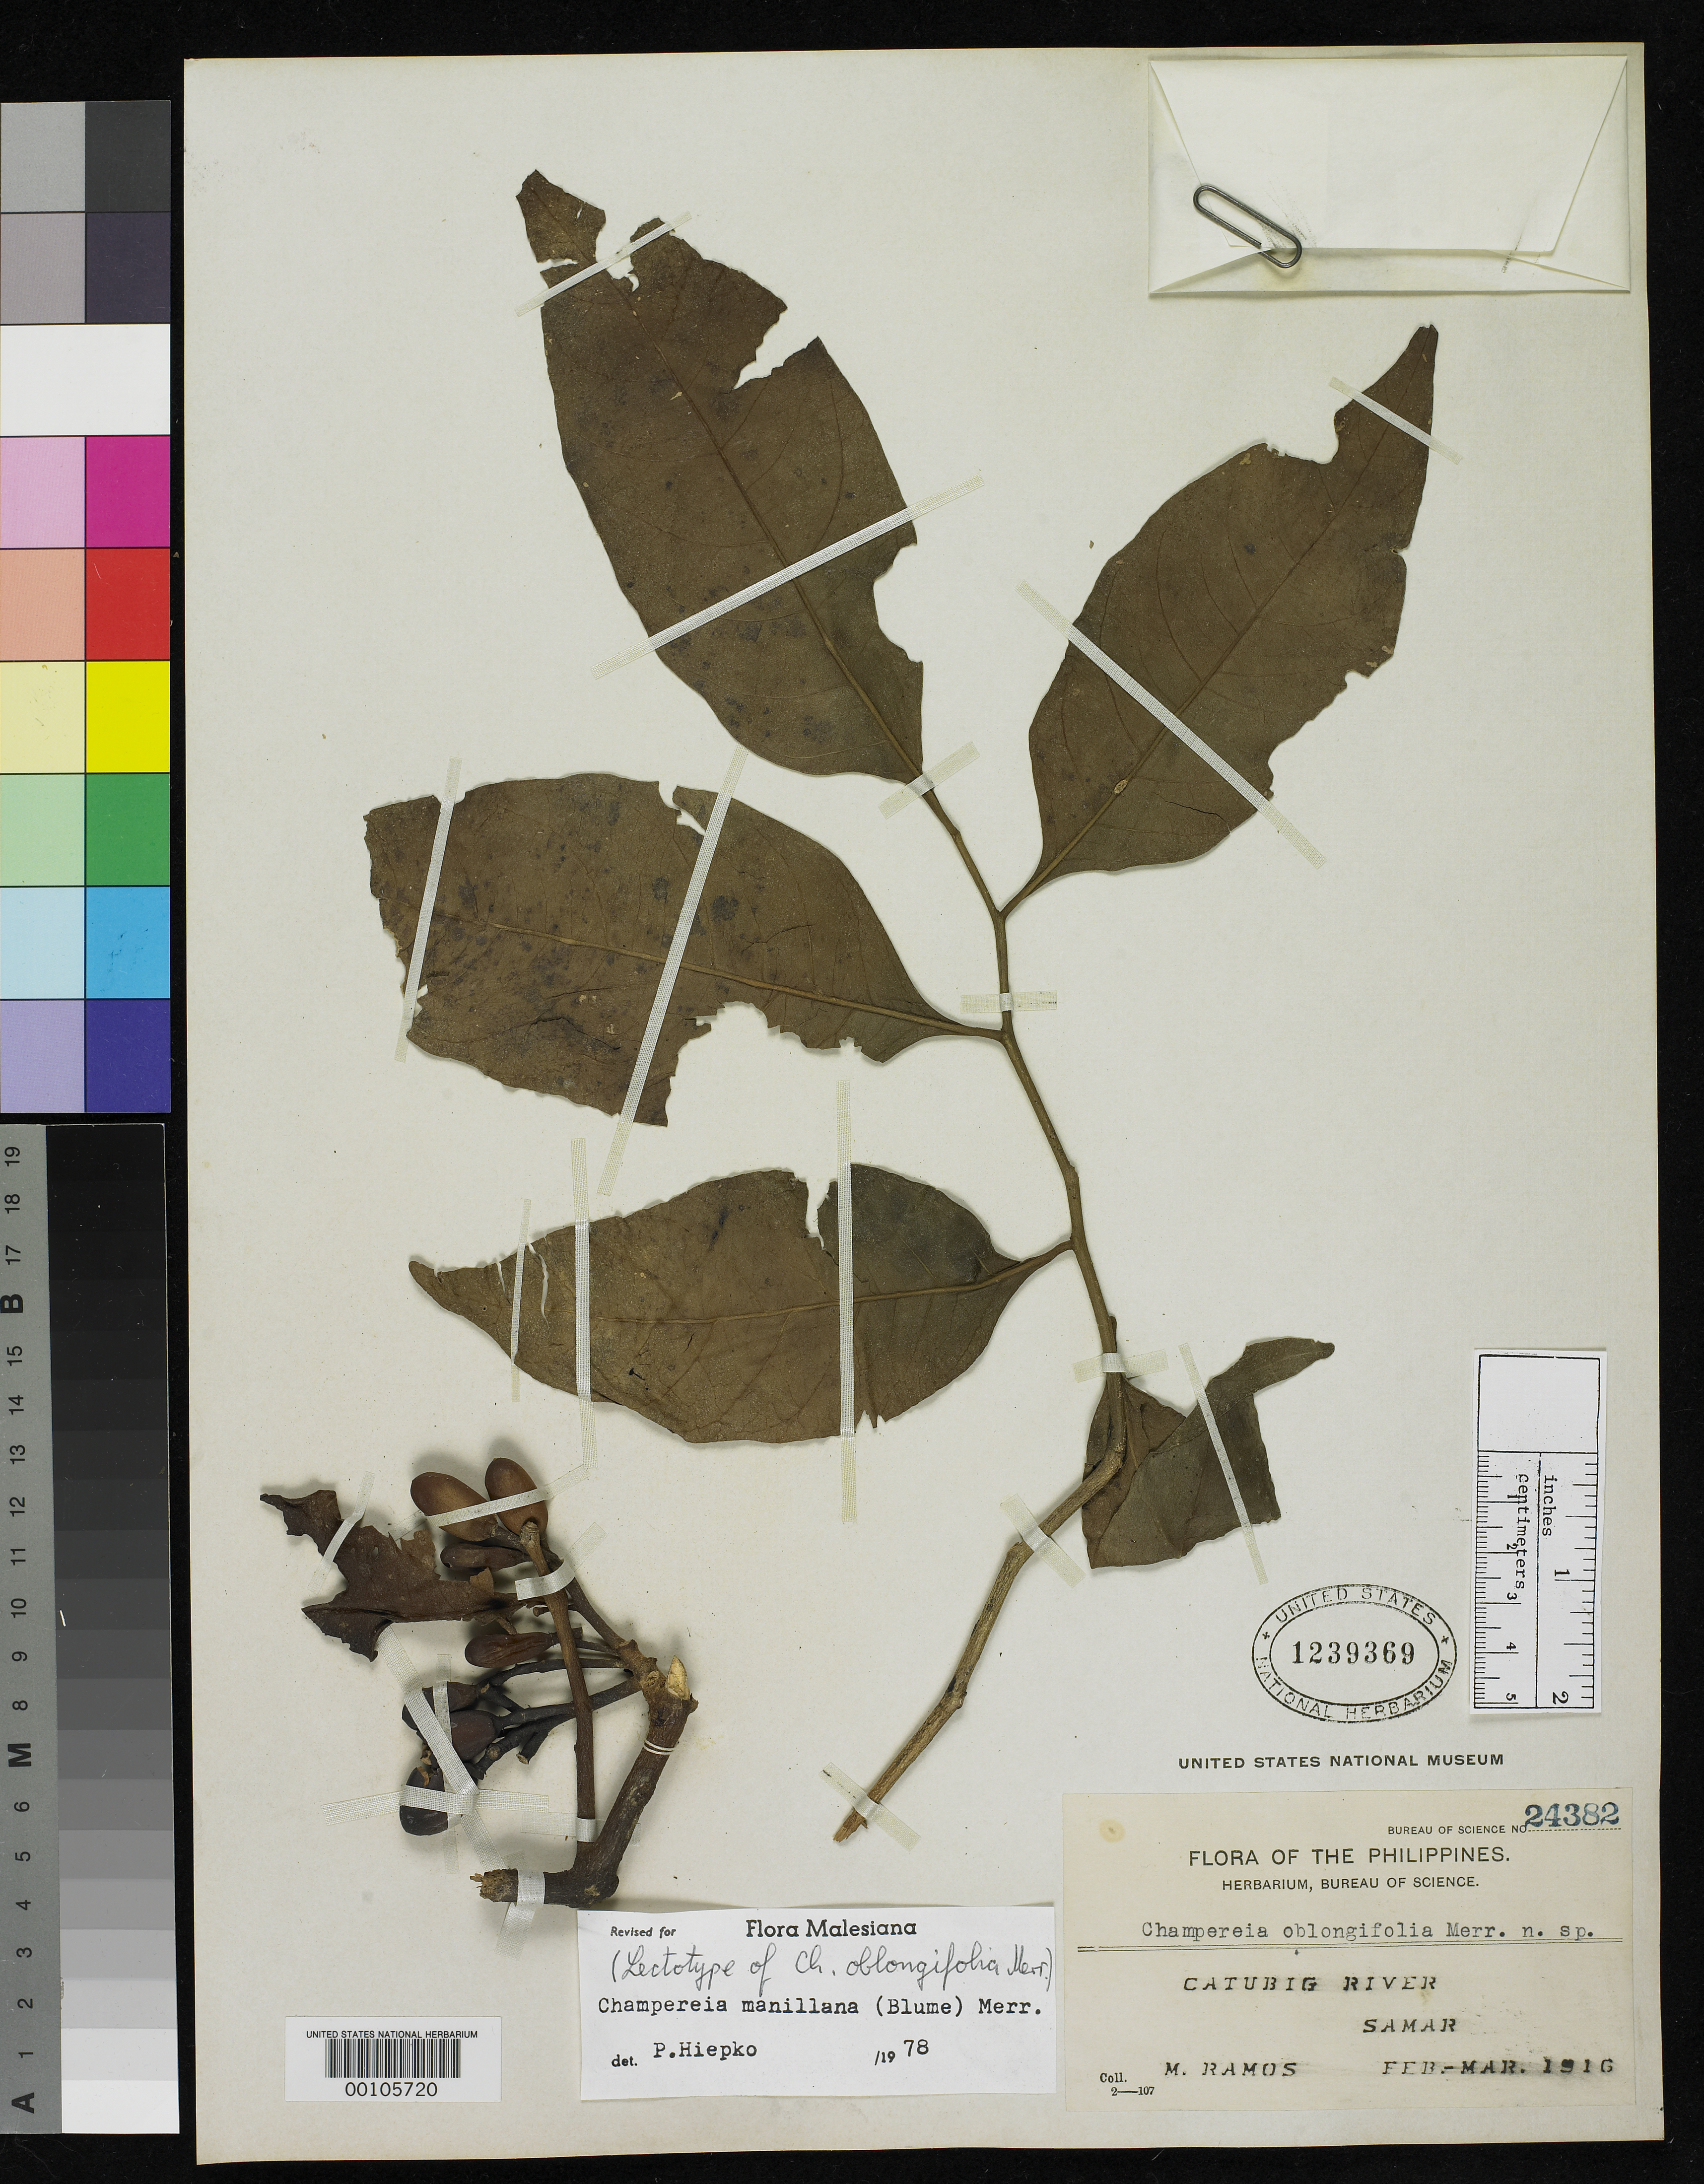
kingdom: Plantae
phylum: Tracheophyta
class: Magnoliopsida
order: Santalales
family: Opiliaceae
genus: Champereia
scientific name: Champereia oblongifolia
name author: Merr.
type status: Isotype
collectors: M. Ramos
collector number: Bur. Sci. 24382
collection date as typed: Feb 1916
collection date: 1916-02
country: Philippines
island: Samar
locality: Catubig River.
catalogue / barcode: US 1239369